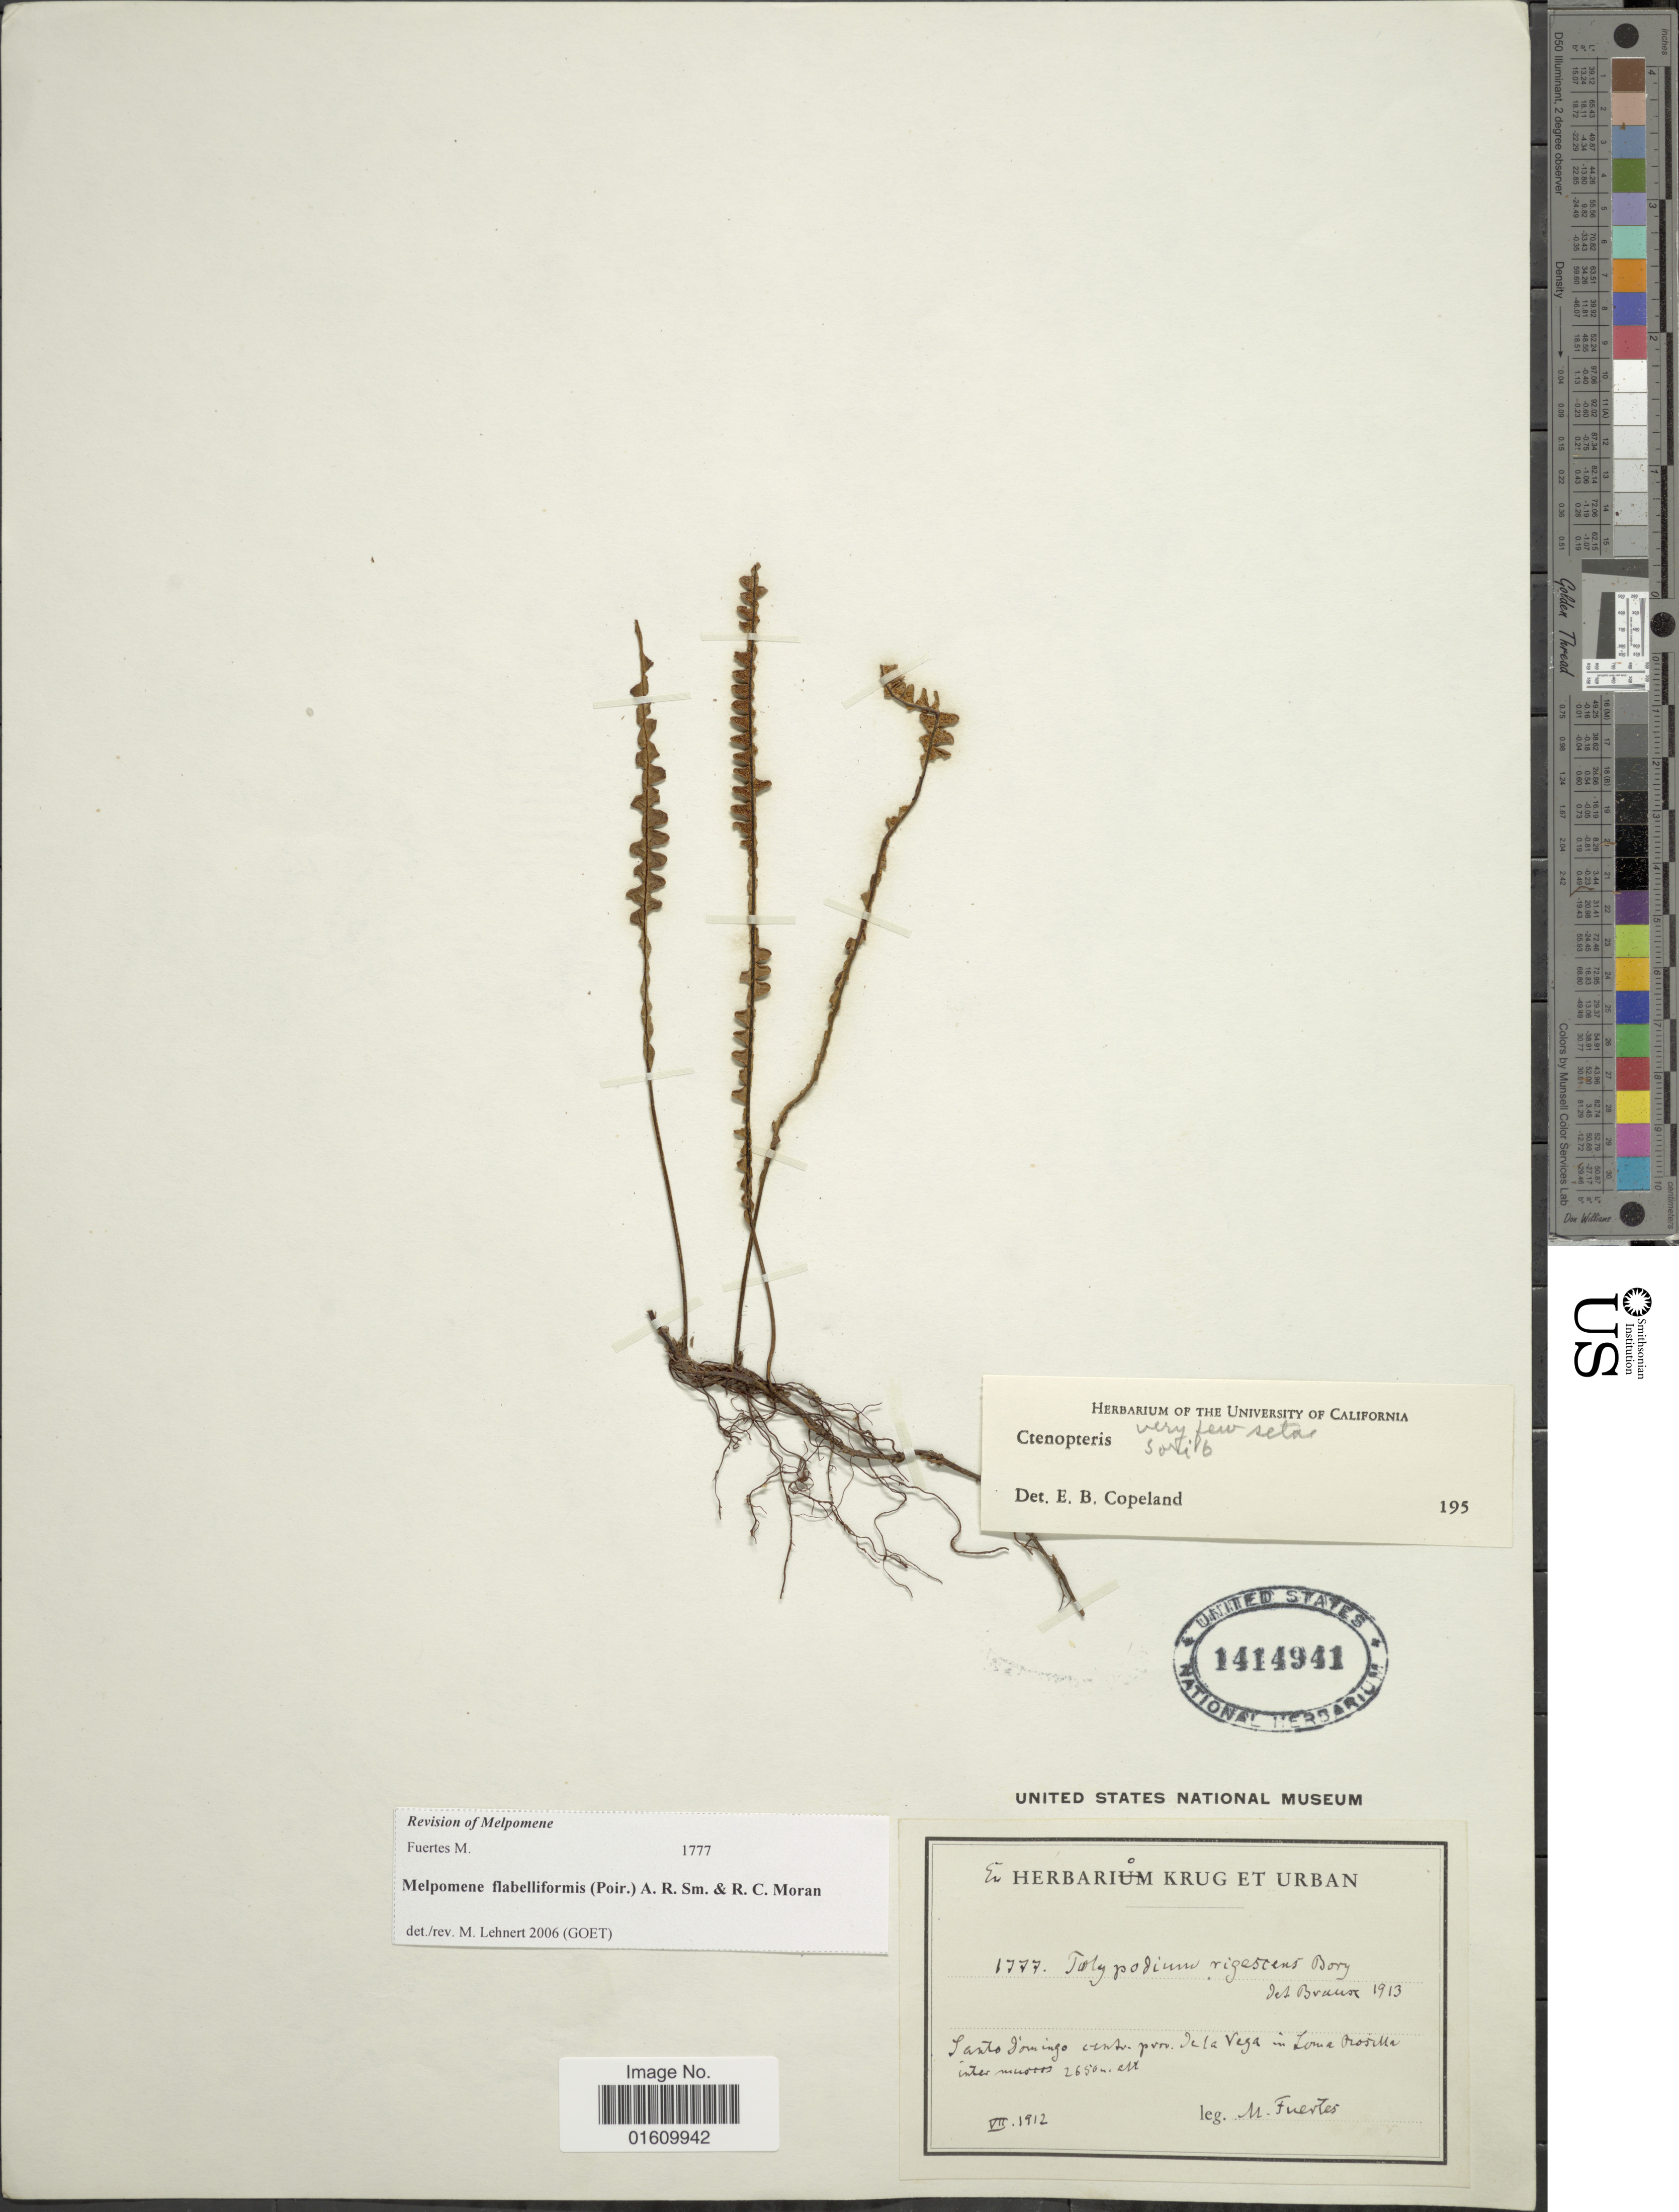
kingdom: Plantae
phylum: Tracheophyta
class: Polypodiopsida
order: Polypodiales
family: Polypodiaceae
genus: Melpomene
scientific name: Melpomene flabelliformis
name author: (Poir.) A.R. Sm. & R.C. Moran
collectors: M. Fuertes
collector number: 1777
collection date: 1912-07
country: Dominican Republic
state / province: La Vega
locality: Santo Domingo, Centr. prov. de la Vega in Loma Borsilla inter muscis.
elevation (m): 2650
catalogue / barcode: US 1414941